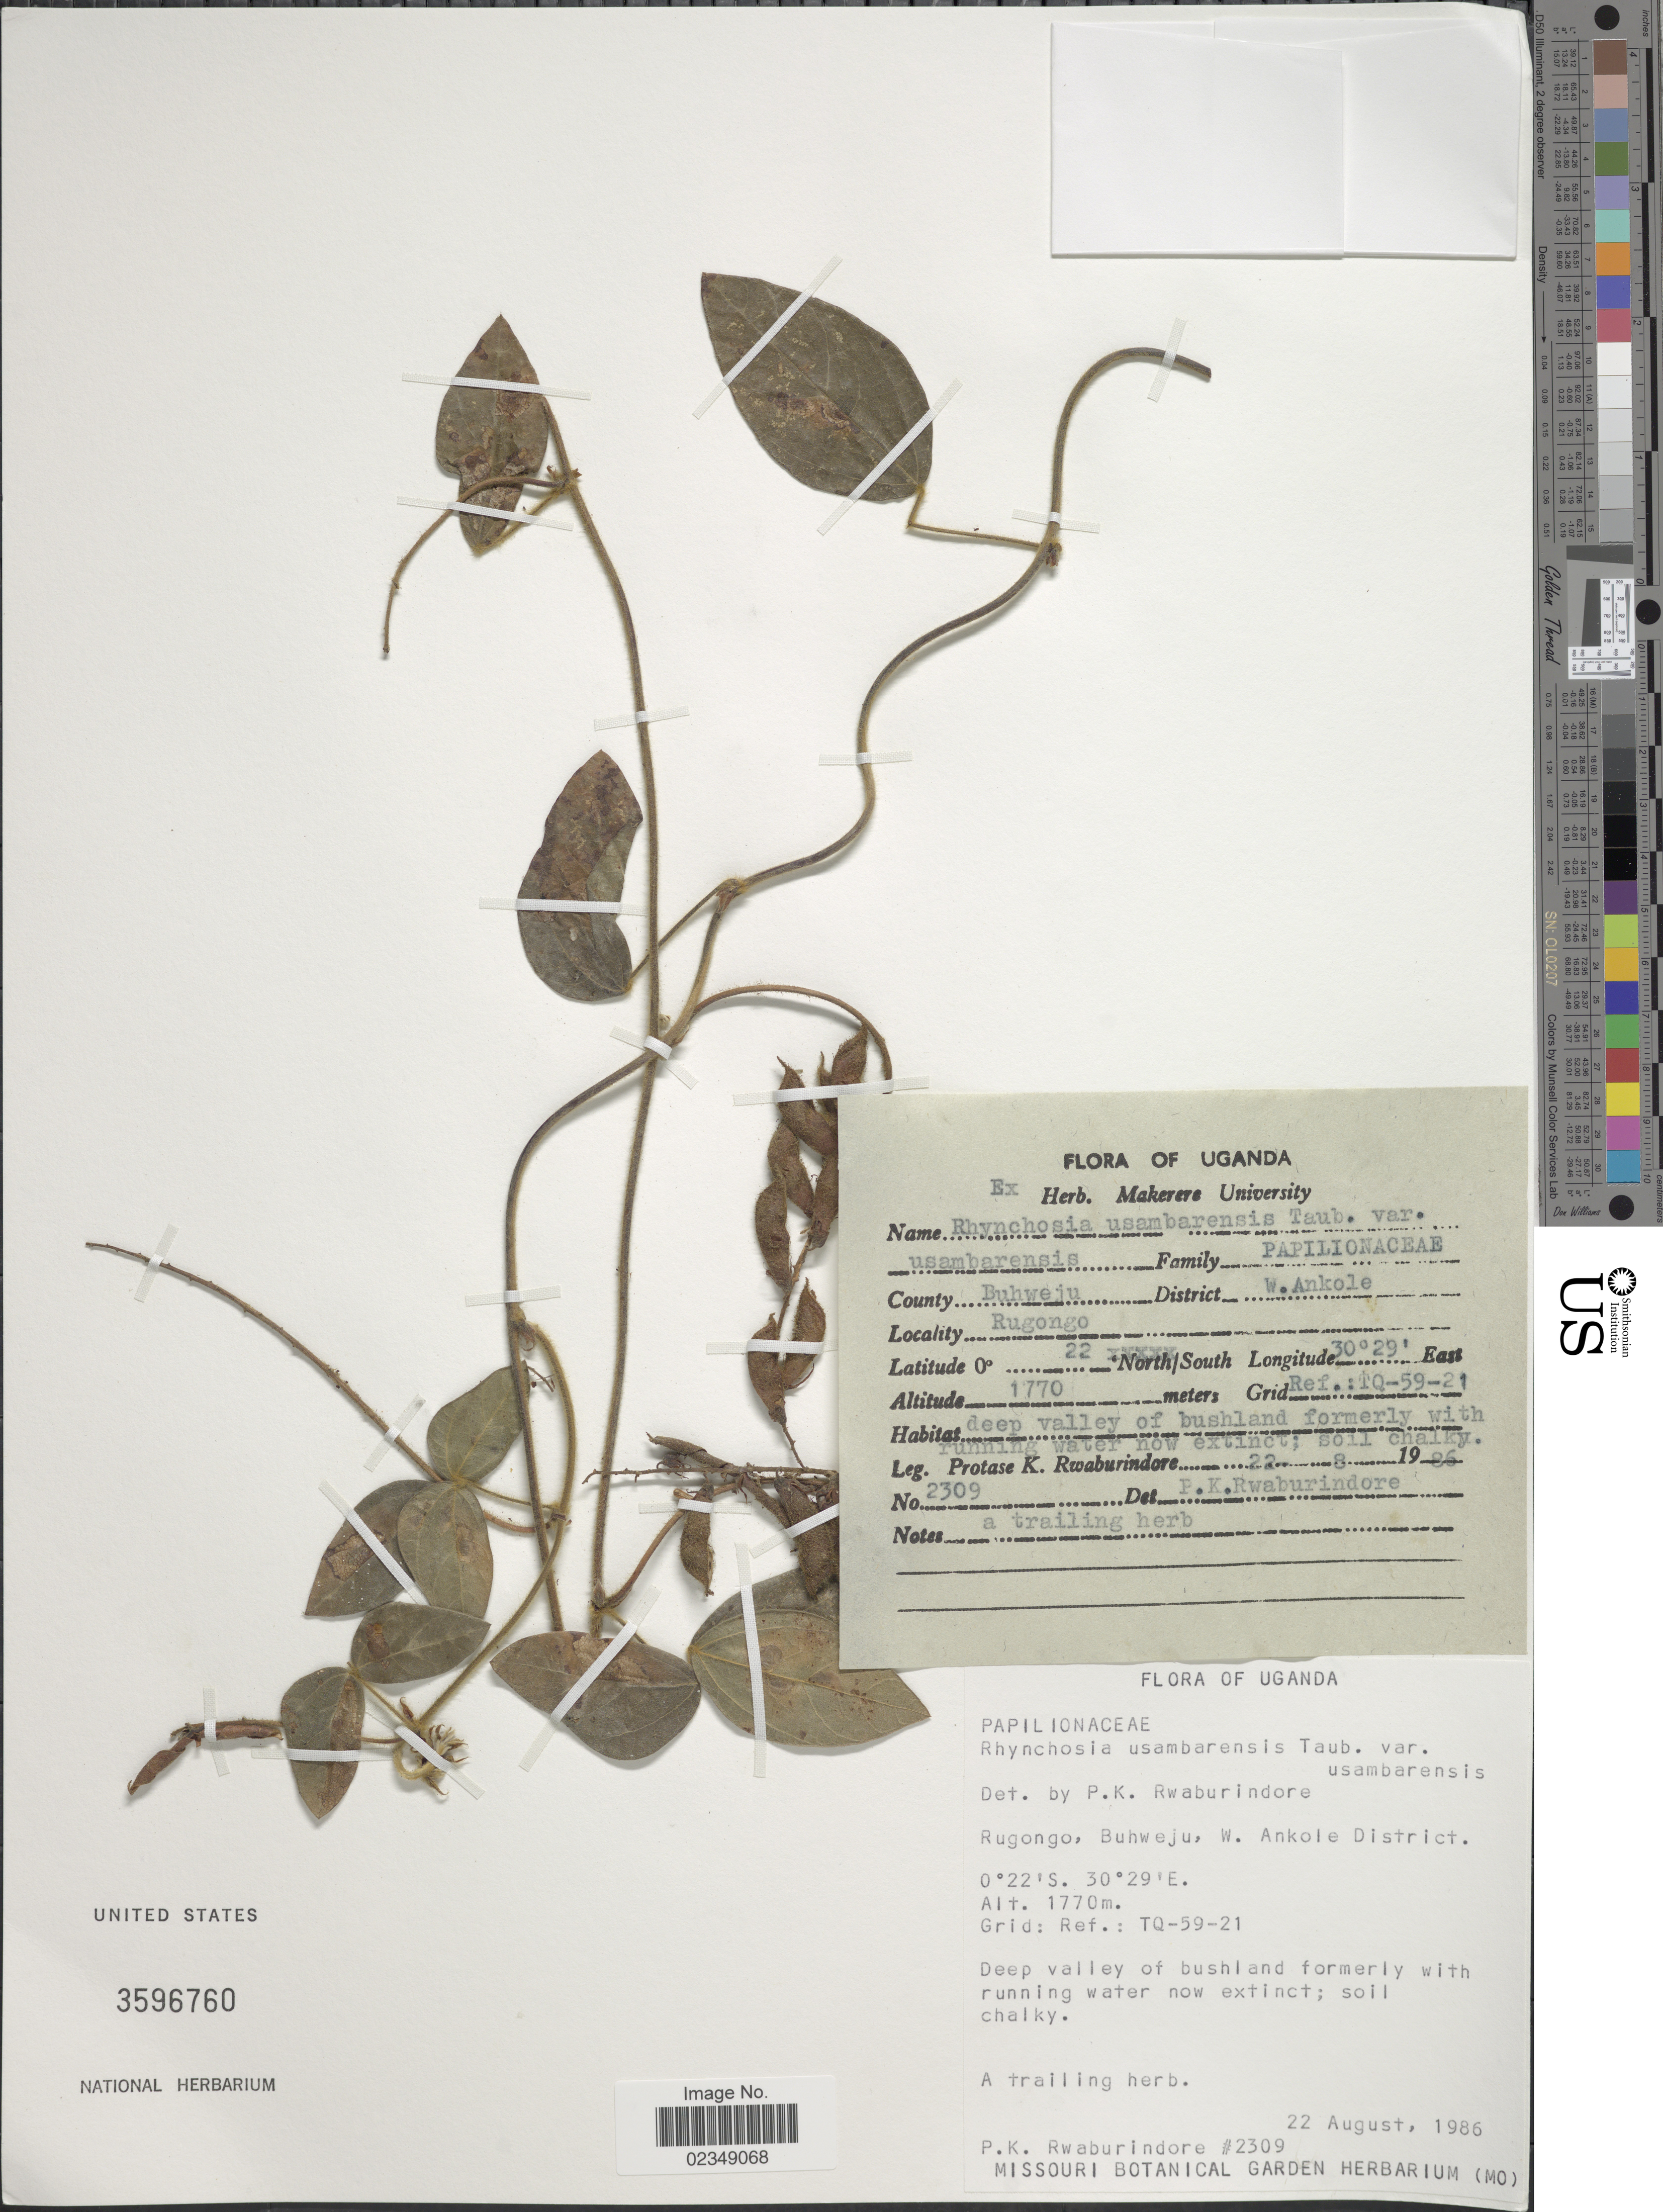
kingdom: Plantae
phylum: Tracheophyta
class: Magnoliopsida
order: Fabales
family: Fabaceae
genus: Rhynchosia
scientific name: Rhynchosia usambarensis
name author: Steud.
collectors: P. Rwaburindore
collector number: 2309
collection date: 1986-08-22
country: Uganda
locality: County Buhweju, District W. Ankole, Rugongo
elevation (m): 1170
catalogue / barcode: US 3596760